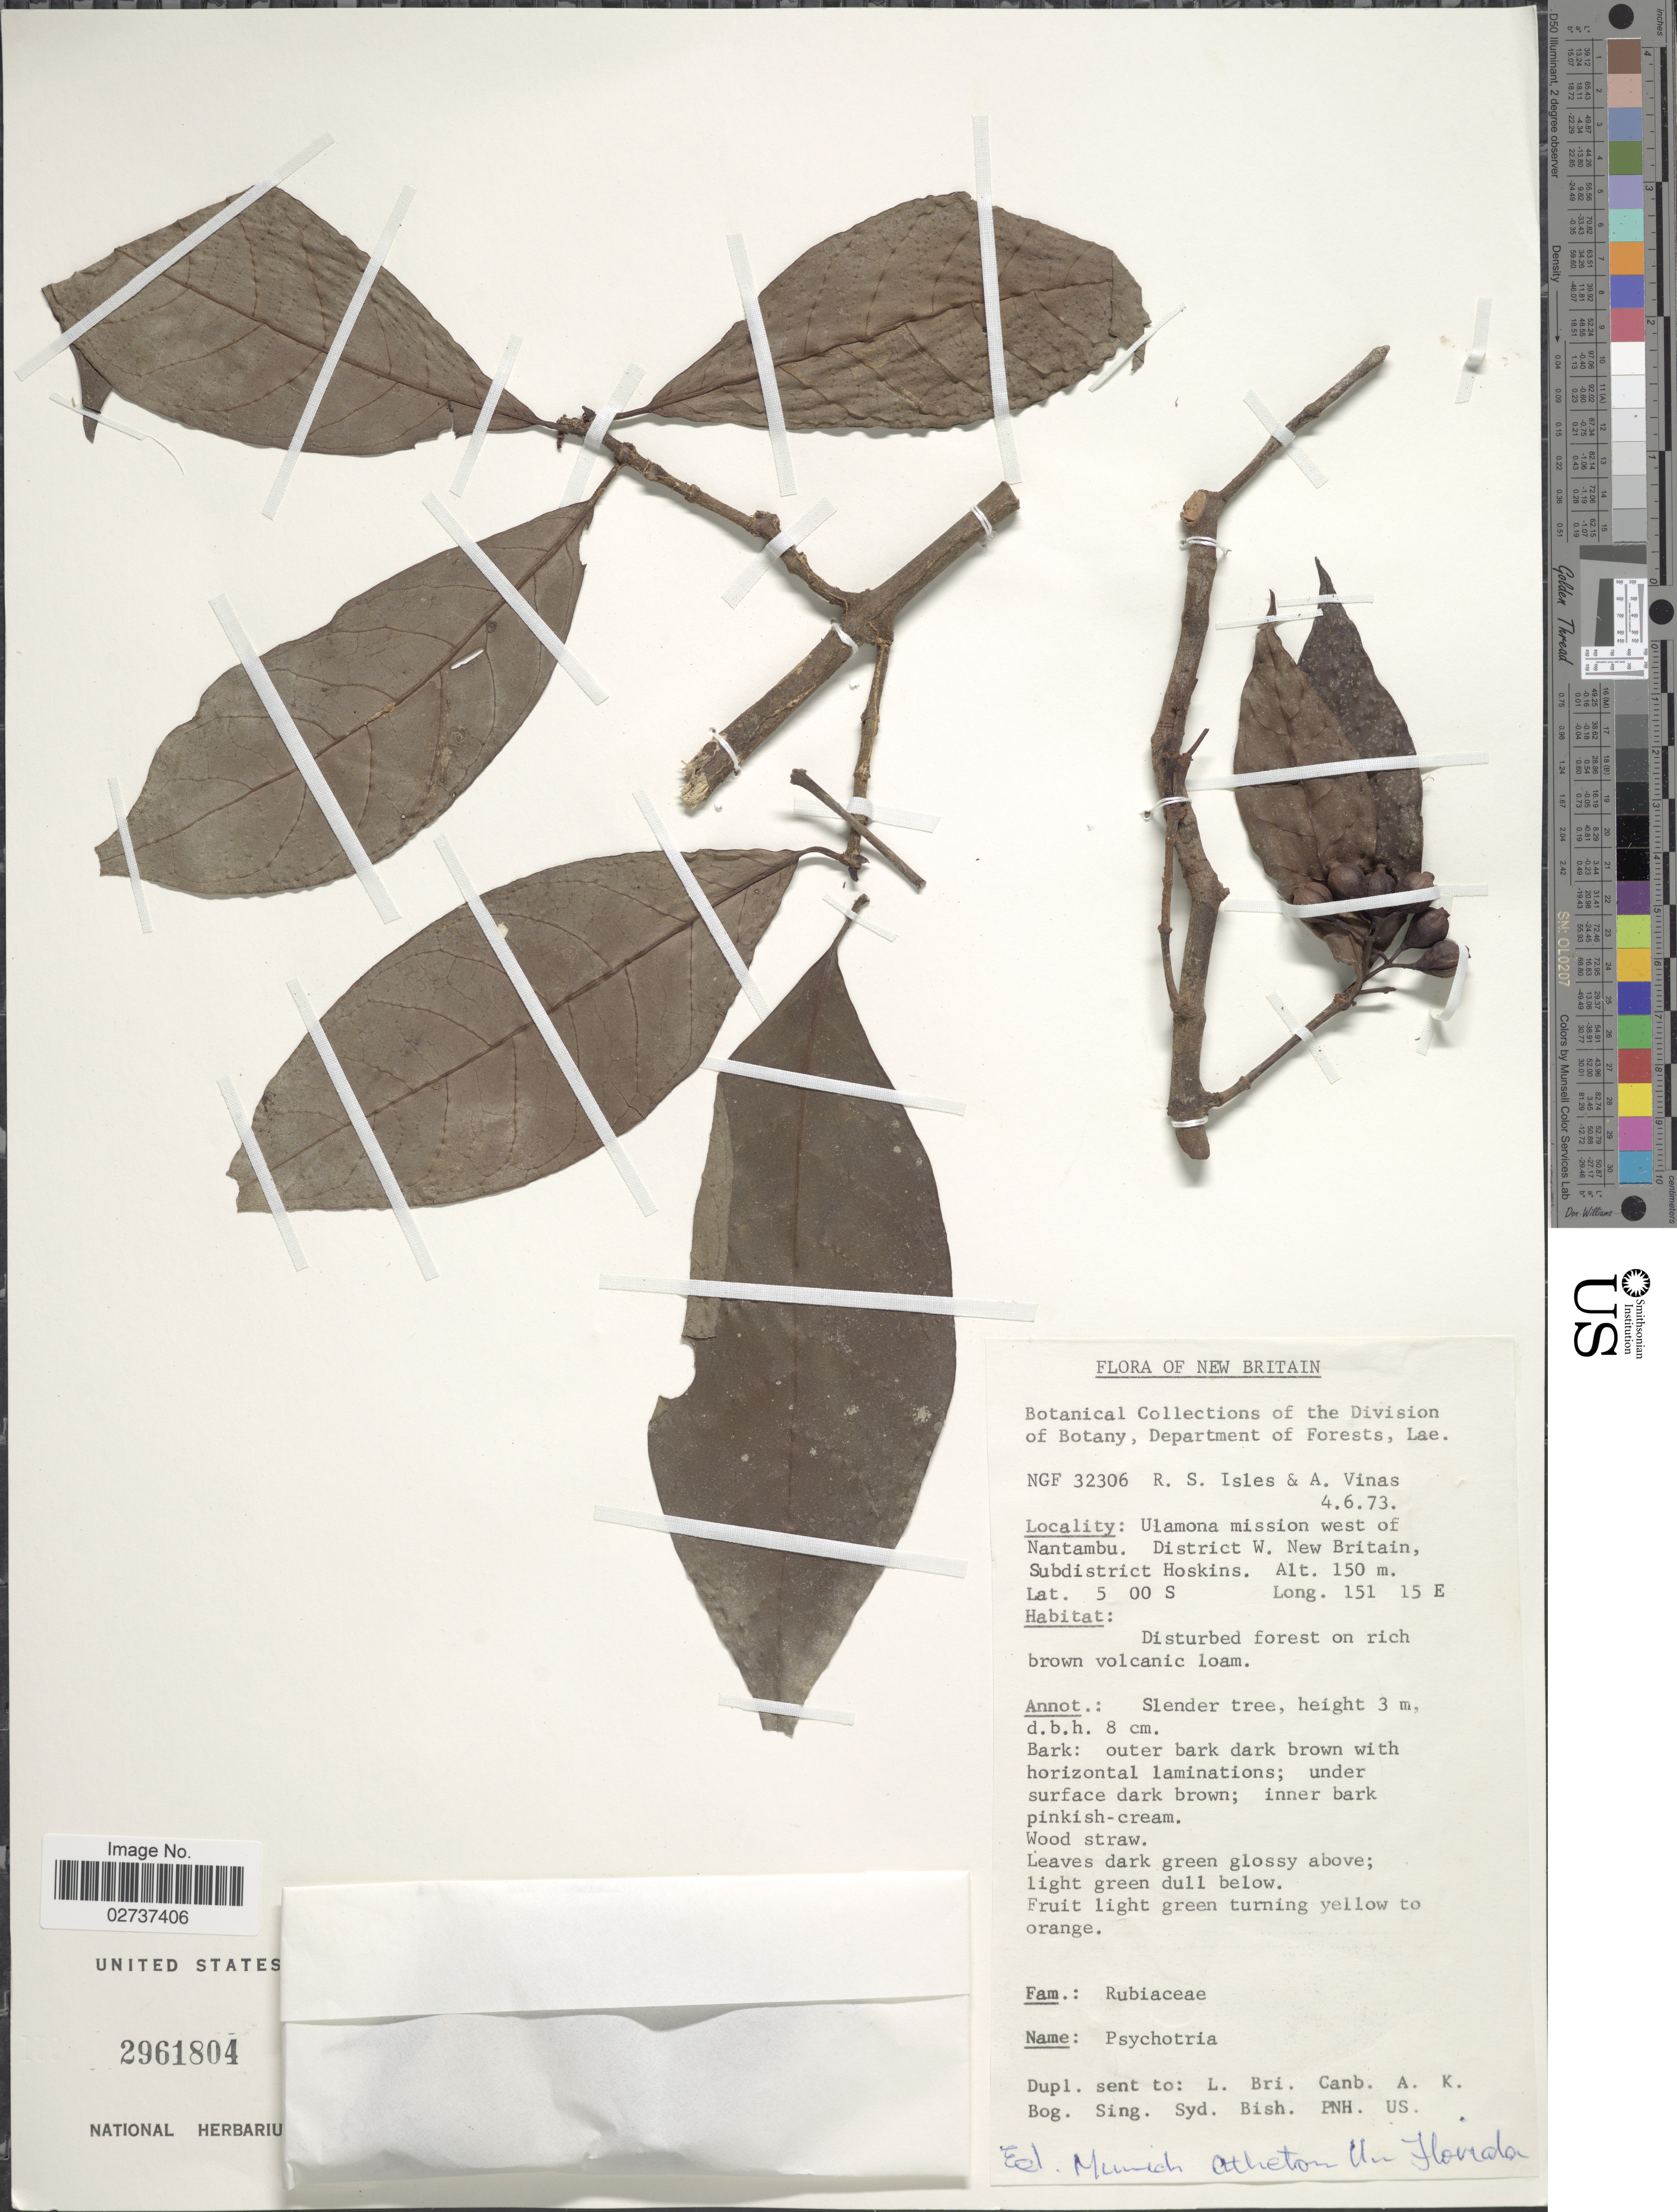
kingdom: Plantae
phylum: Tracheophyta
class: Magnoliopsida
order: Gentianales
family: Rubiaceae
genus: Psychotria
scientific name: Psychotria sp.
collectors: R. Isles & A. Vinas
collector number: NGF 32306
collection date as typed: Transcribed d/m/y: 4/6/73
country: Papua New Guinea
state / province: West New Britain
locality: New Britain. Ulamona mission west of Nantambu. District W. New Britain, Subdist. Hoskins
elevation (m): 150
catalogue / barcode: US 2961804